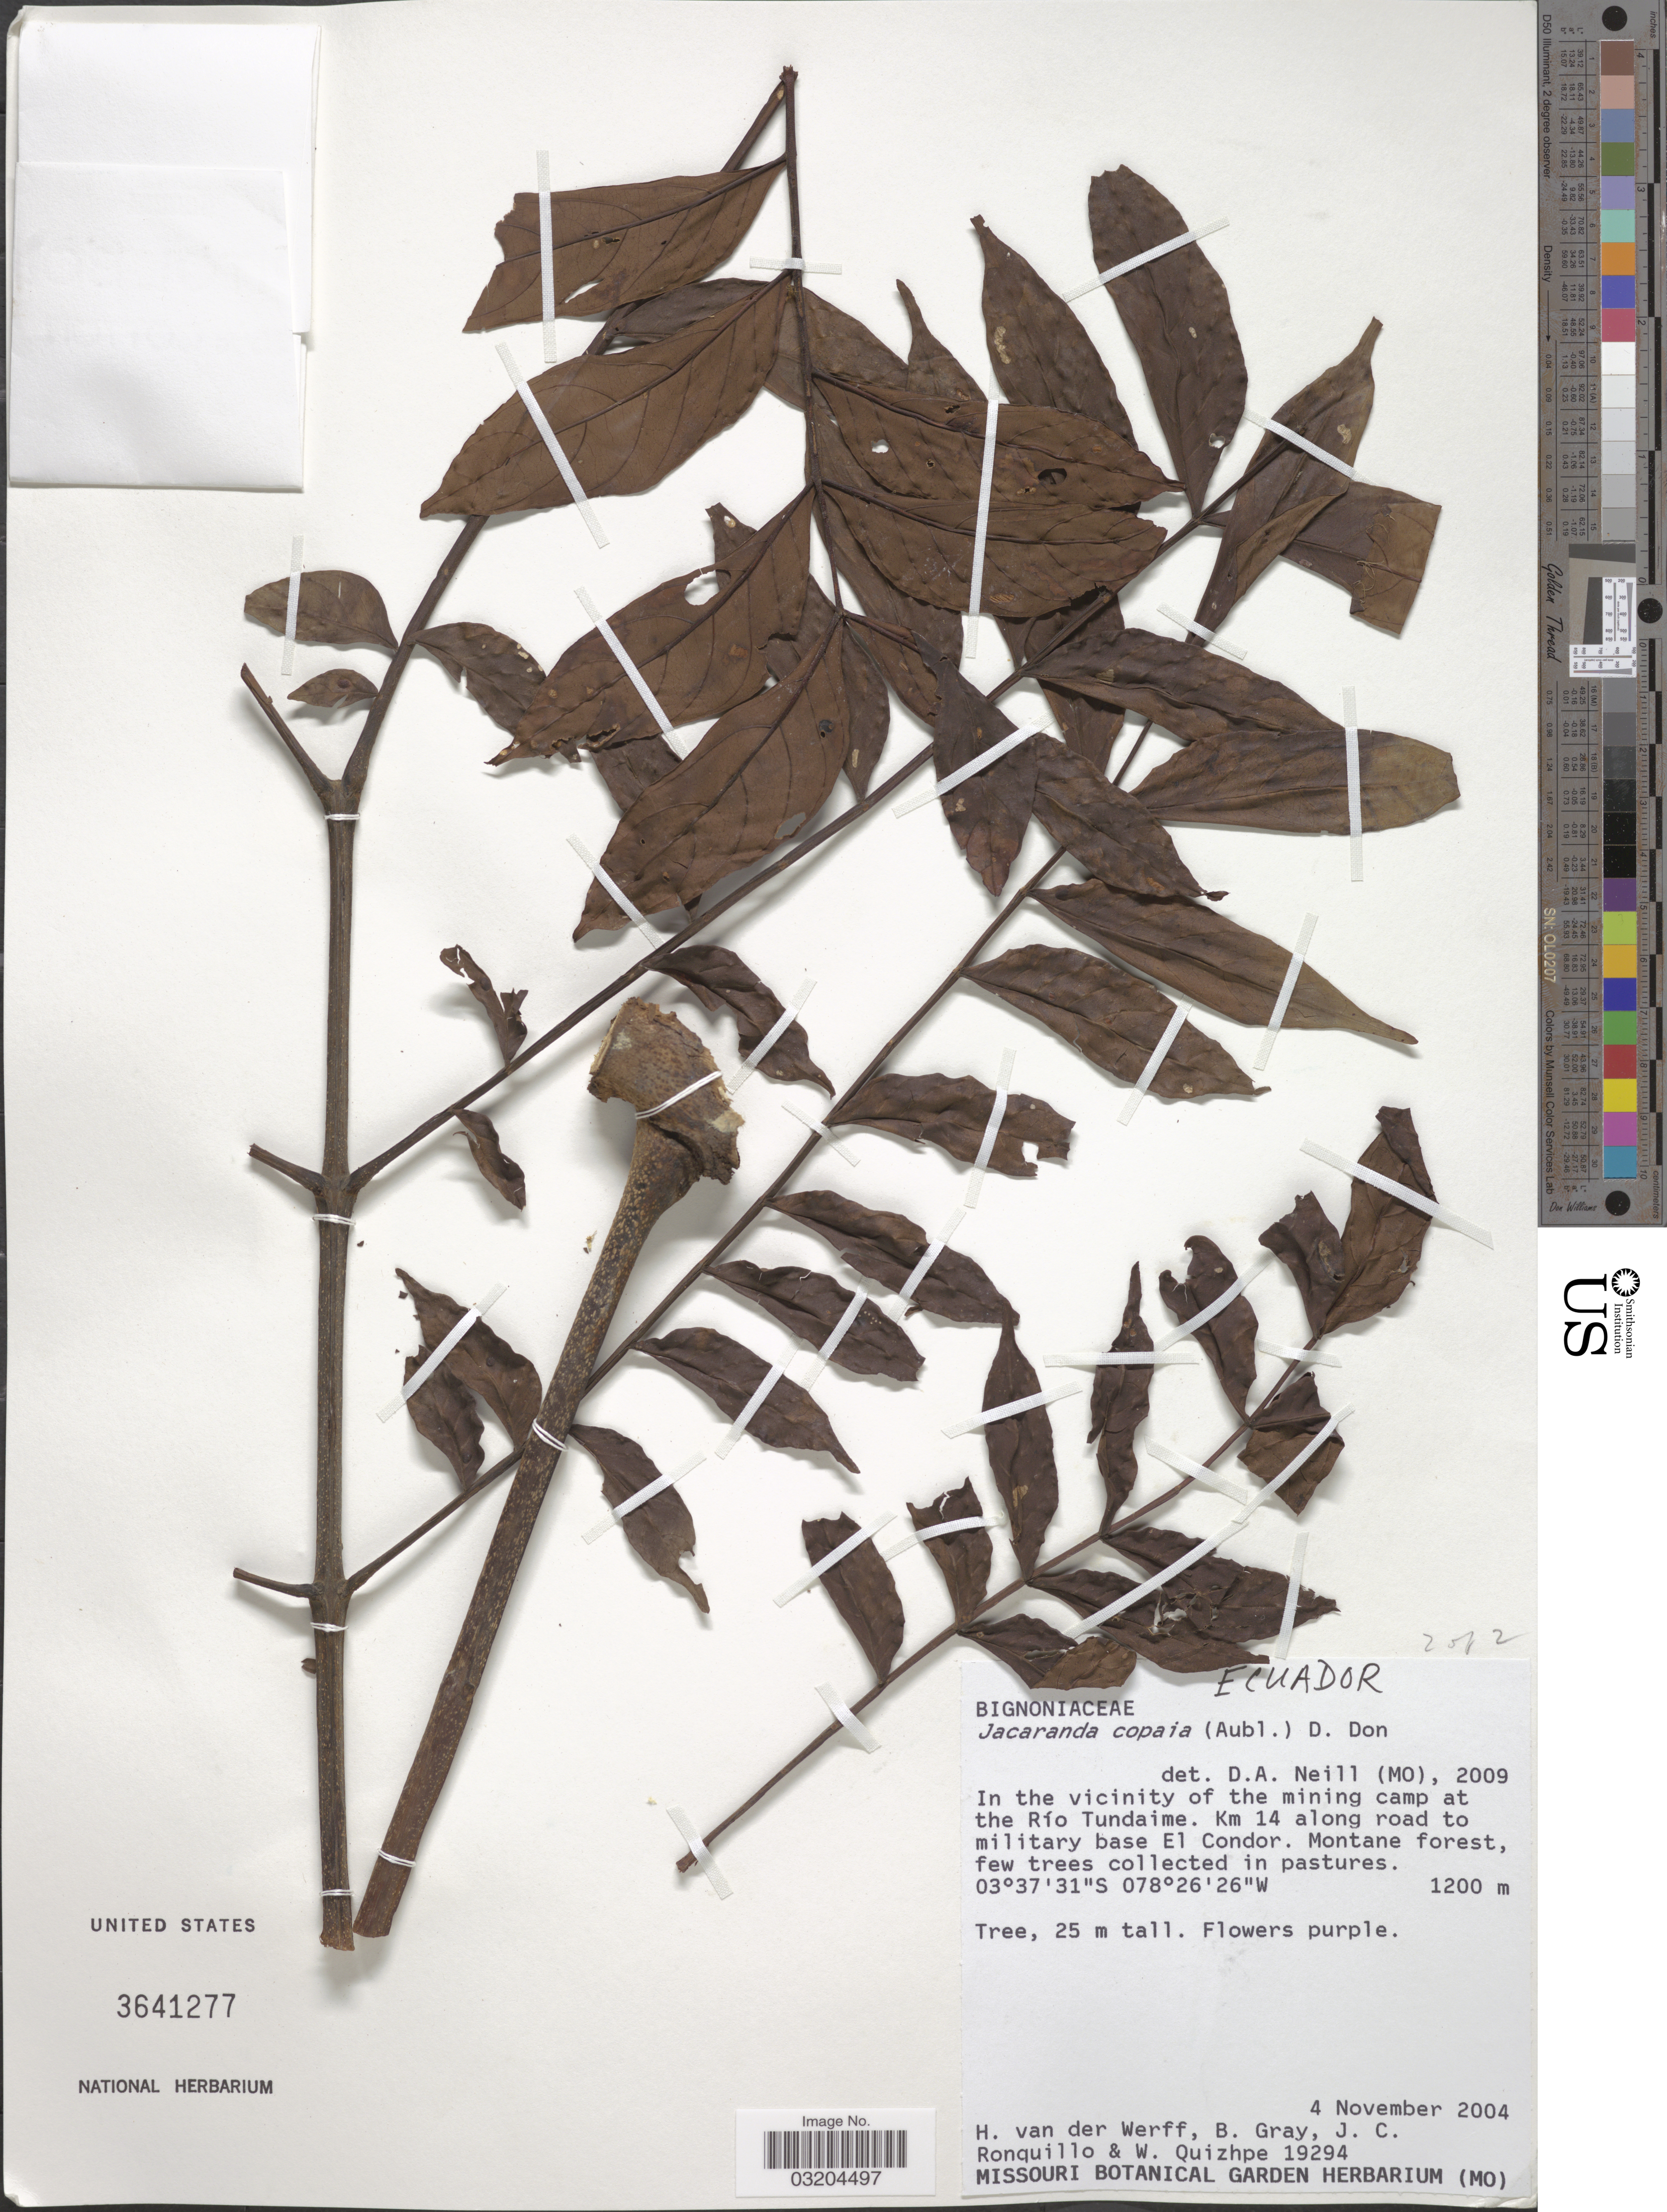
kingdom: Plantae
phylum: Tracheophyta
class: Magnoliopsida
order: Lamiales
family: Bignoniaceae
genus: Jacaranda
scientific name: Jacaranda copaia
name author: (Aubl.) D. Don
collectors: H. van der Werff, B. Gray, J. Ronquillo & W. Quizhpe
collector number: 19294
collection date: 2004-11-04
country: Ecuador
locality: In the vicinity of the mining camp at the Río Tundaime. Km 14 along road to military base El Condor.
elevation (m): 1200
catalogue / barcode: US 3641277